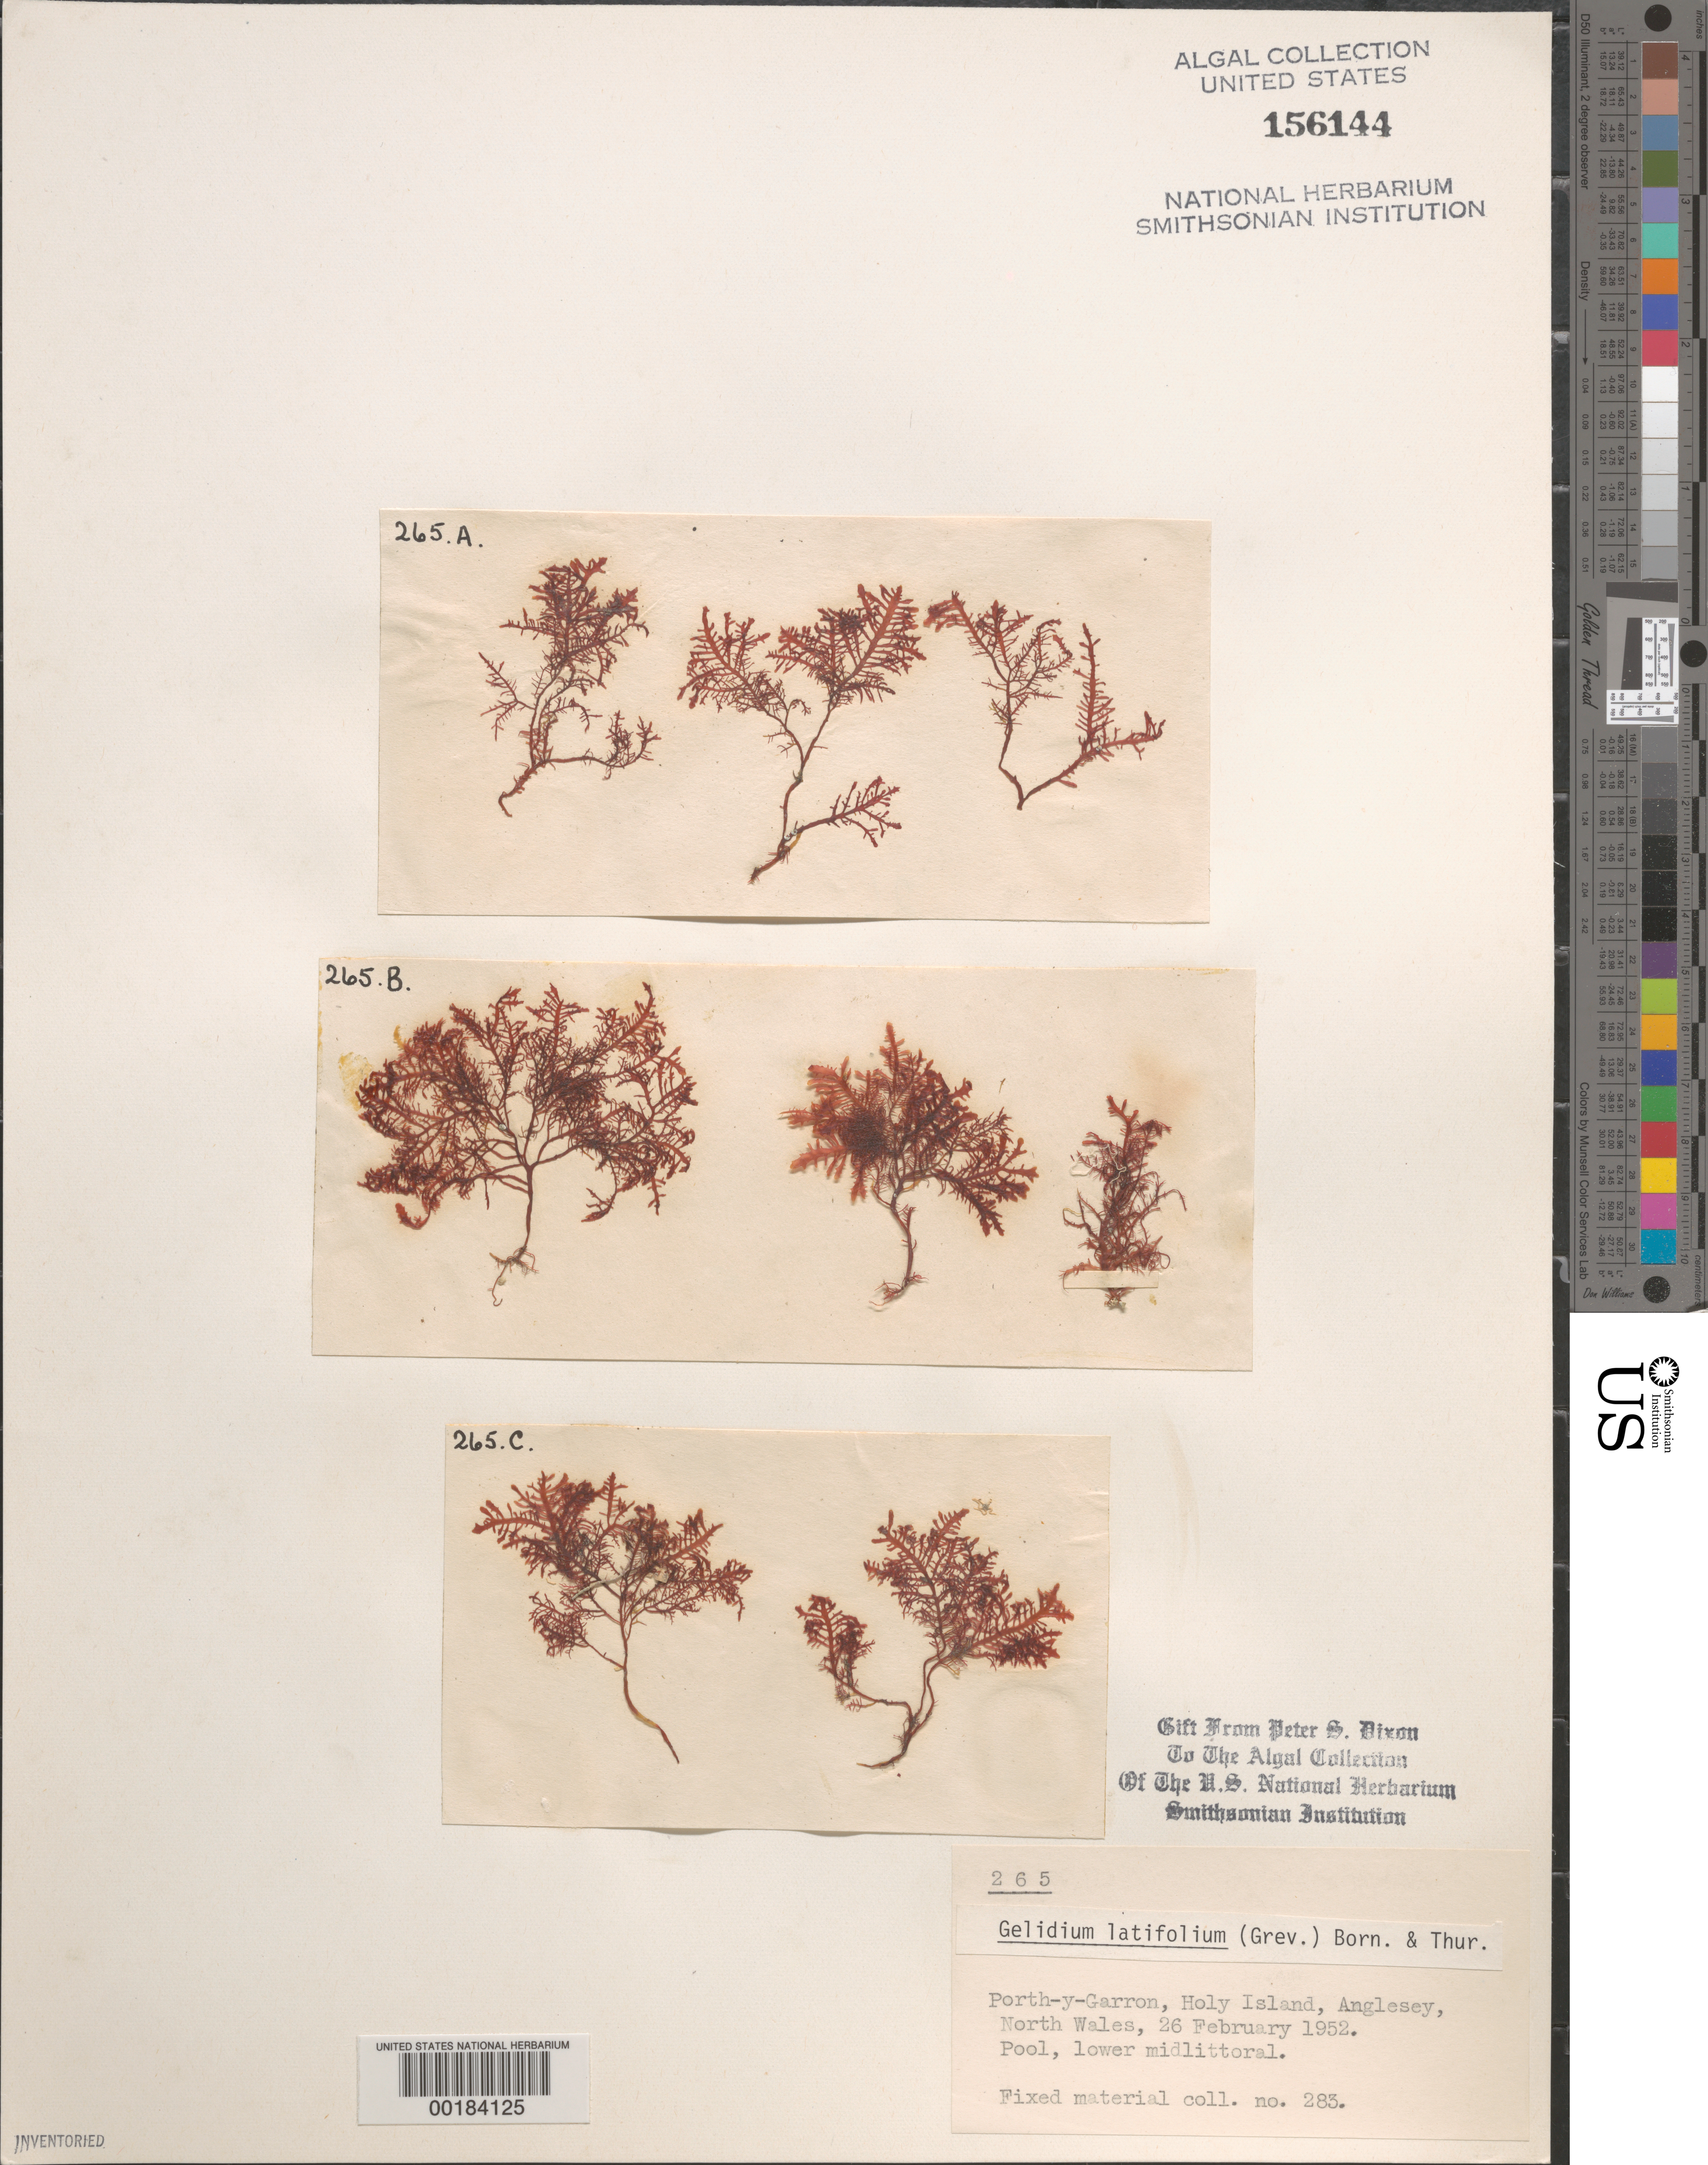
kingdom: Plantae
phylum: Rhodophyta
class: Florideophyceae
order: Gelidiales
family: Gelidiaceae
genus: Gelidium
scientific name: Gelidium spinosum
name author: (S.G. Gmel.) P.C. Silva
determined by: Algae name updating Project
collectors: P. S. Dixon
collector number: PSD 265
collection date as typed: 26 Feb 1952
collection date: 1952-02-26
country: United Kingdom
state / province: Wales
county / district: Gwynedd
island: Anglesey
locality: Porth-y-garron, Holy Island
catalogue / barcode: US 156144